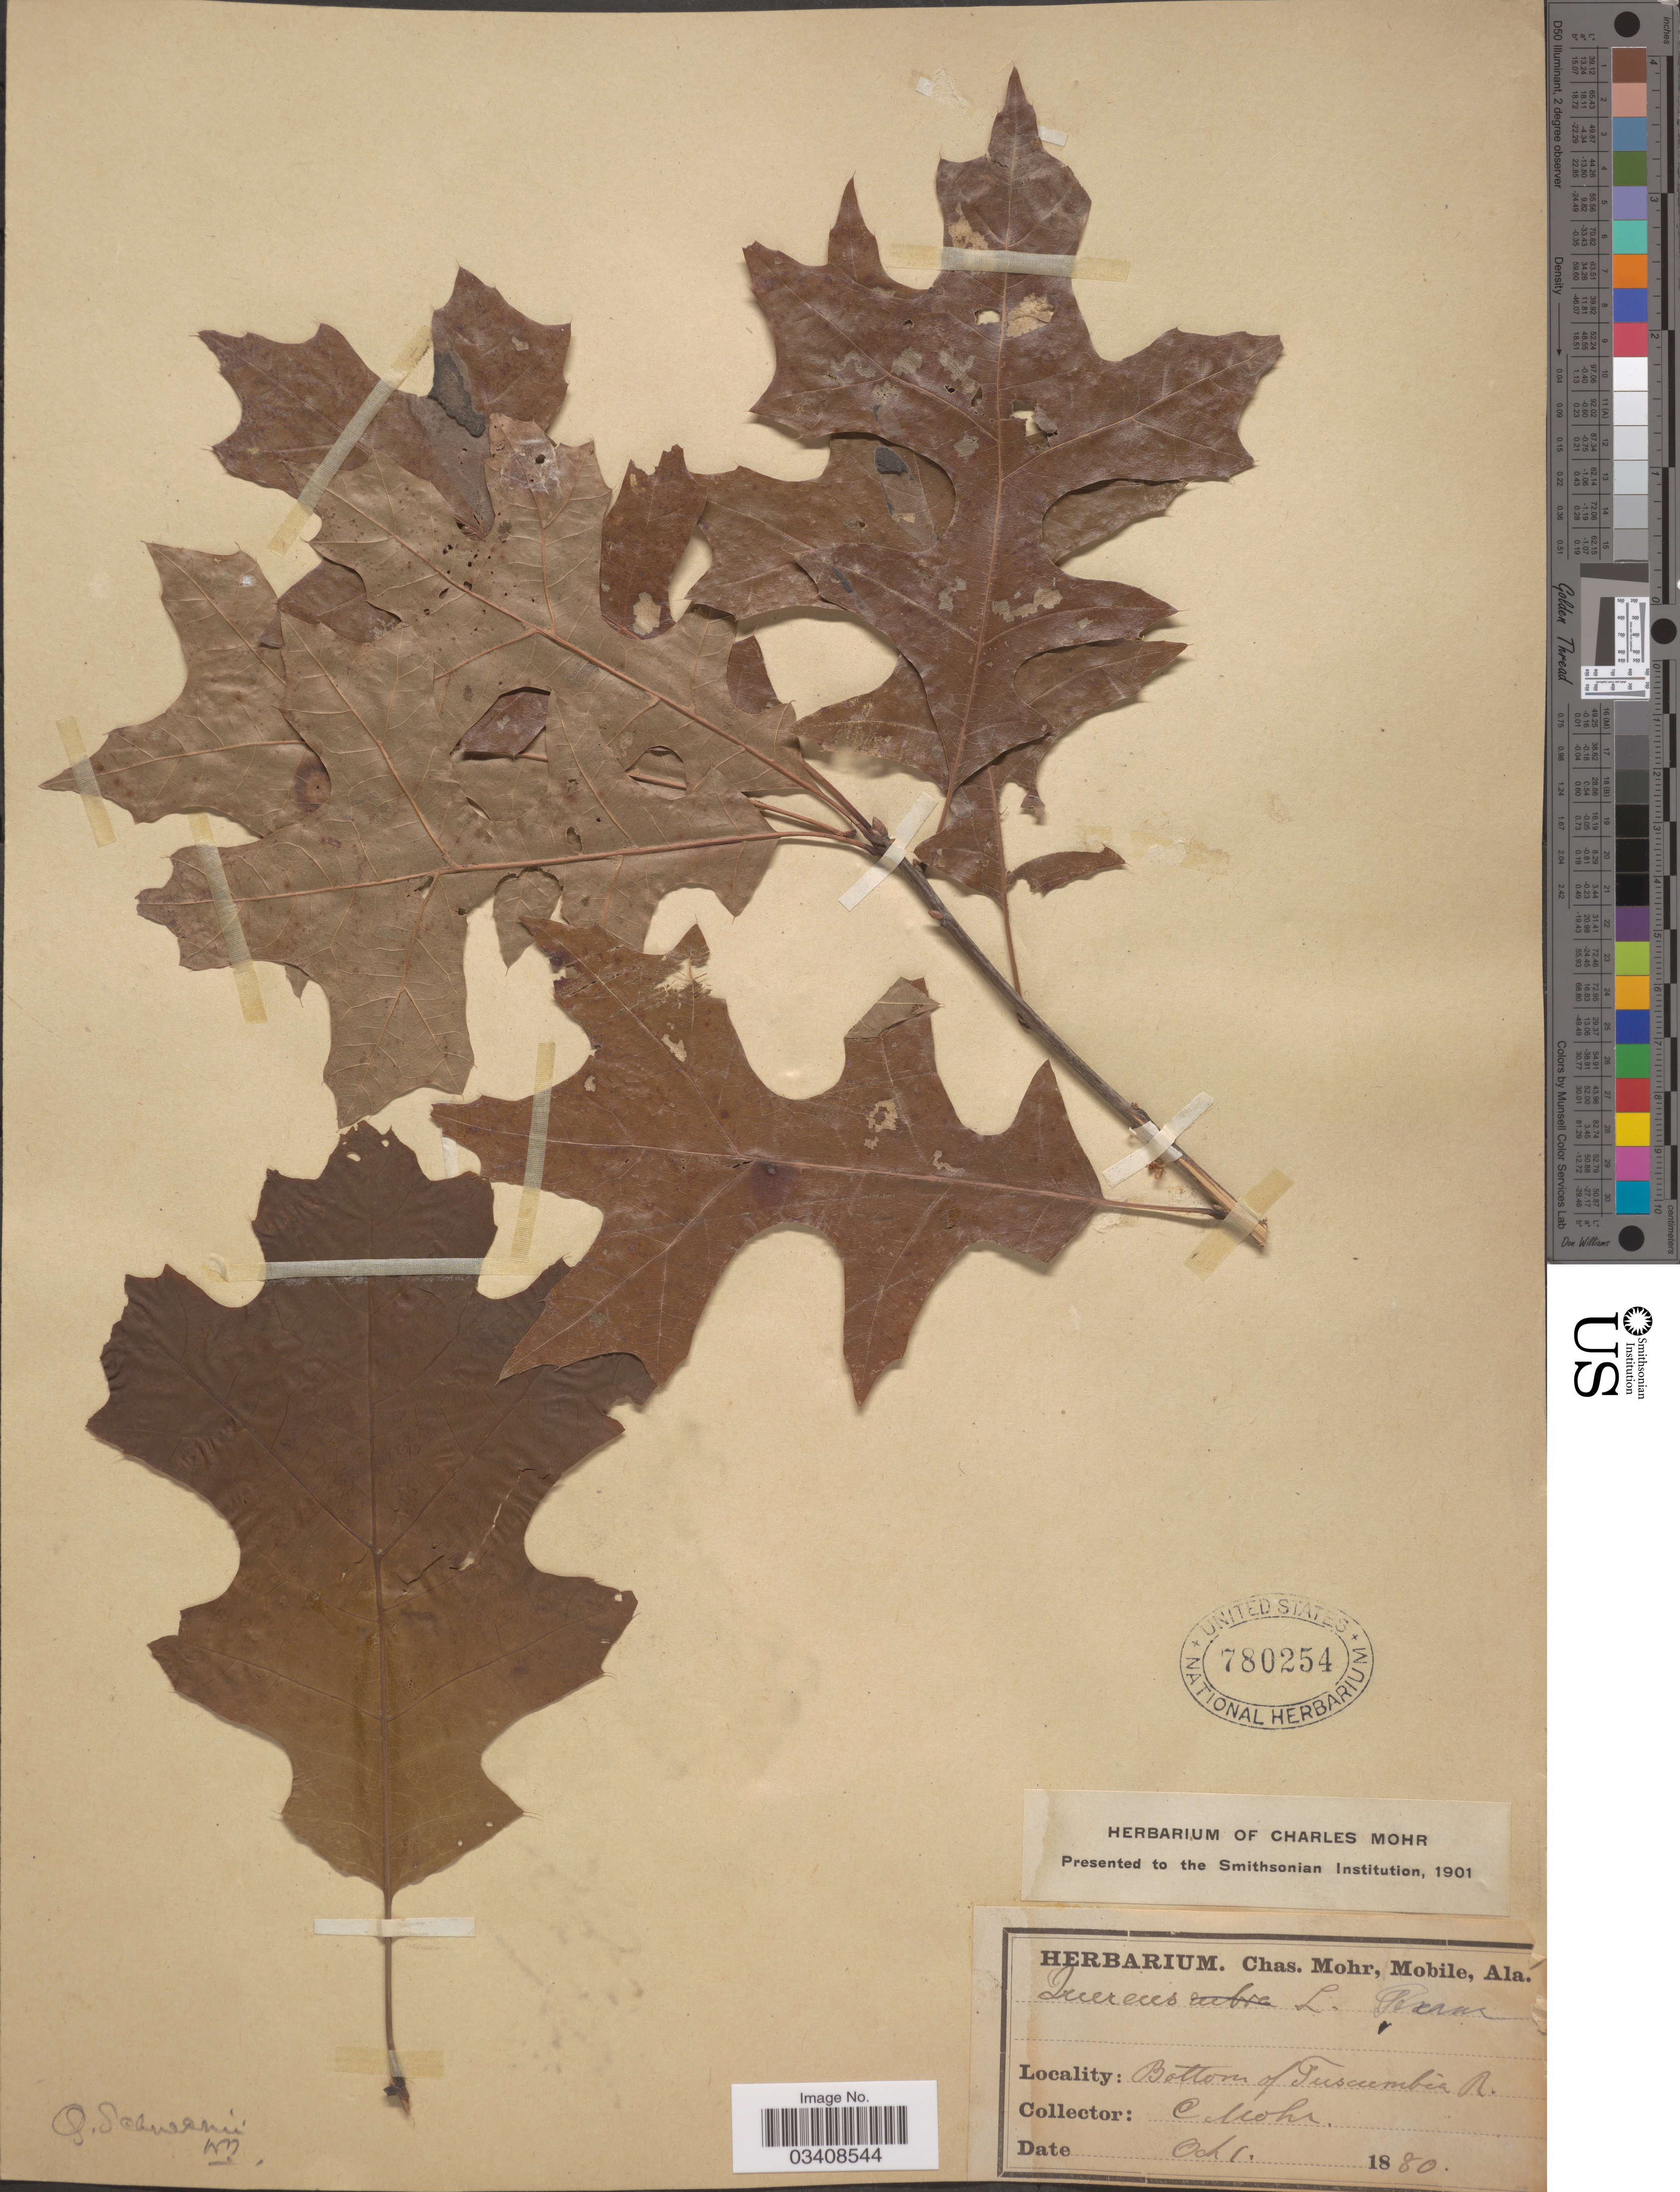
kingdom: Plantae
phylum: Tracheophyta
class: Magnoliopsida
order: Fagales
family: Fagaceae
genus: Quercus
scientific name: Quercus shumardii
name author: Buckley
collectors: Mohr, C. T. (herbarium)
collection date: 1880-10-01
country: United States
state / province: Alabama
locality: Bottom of Tuscumbia R.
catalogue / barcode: US 780254